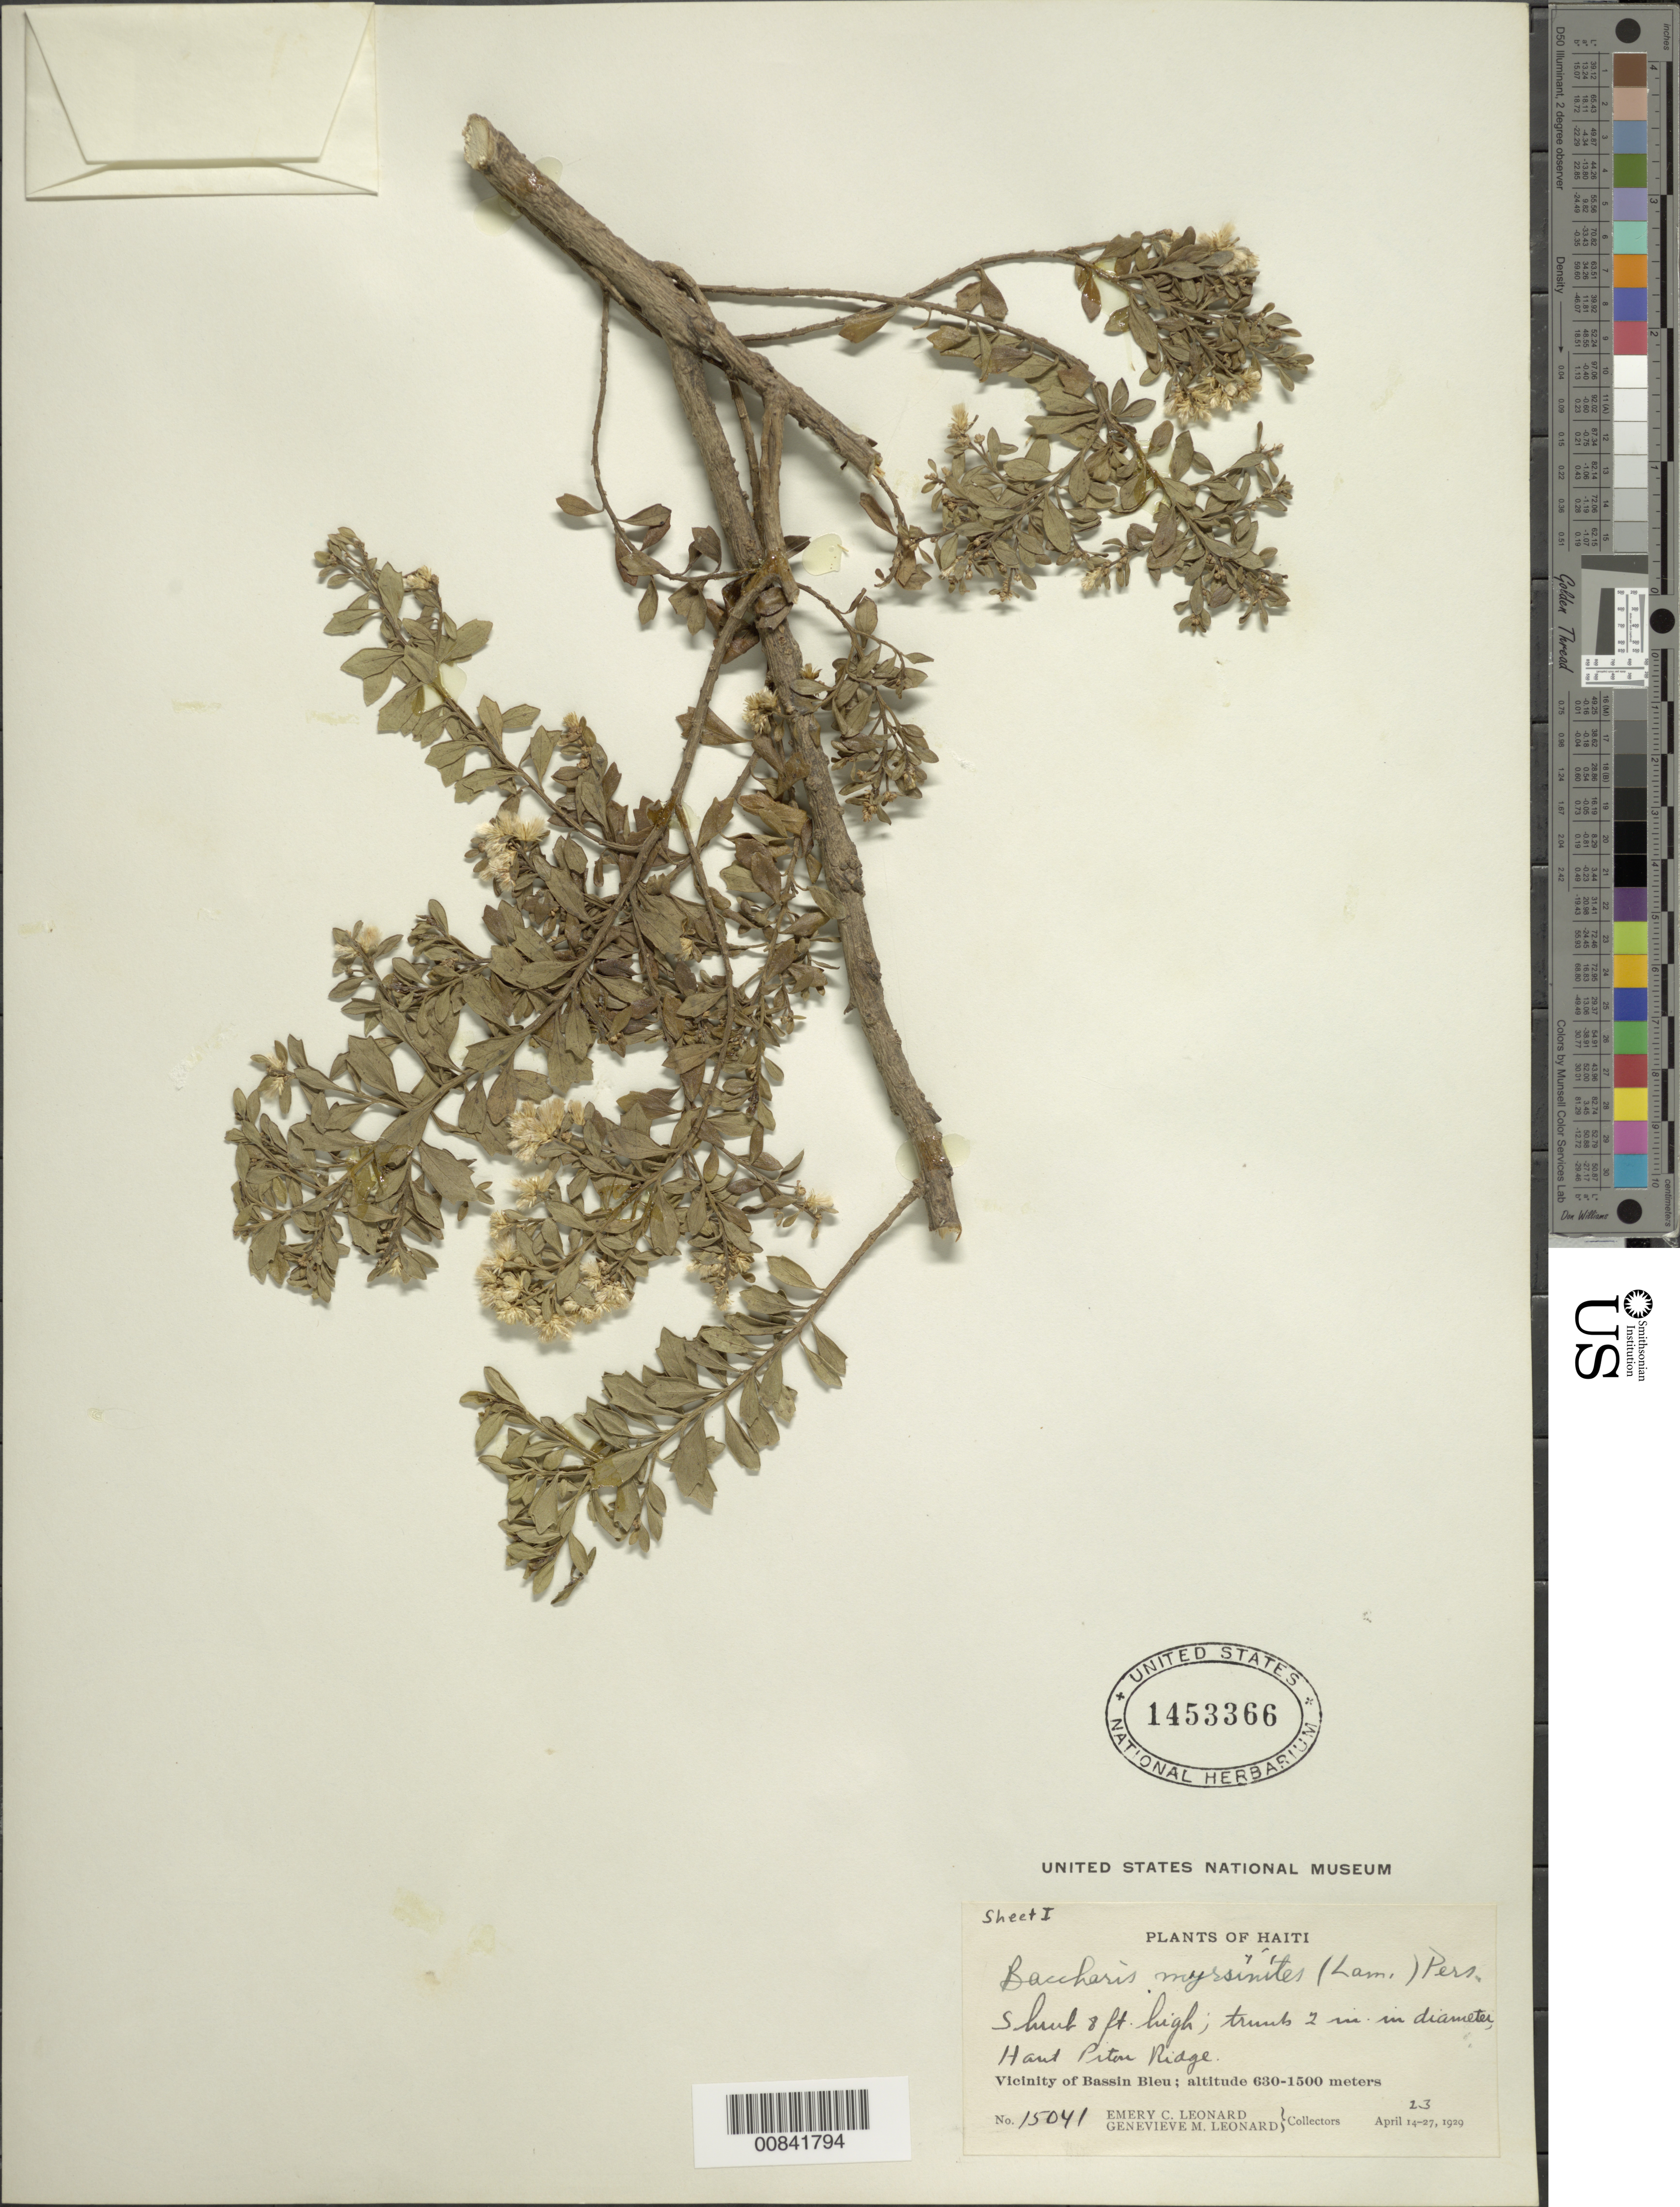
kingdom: Plantae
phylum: Tracheophyta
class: Magnoliopsida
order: Asterales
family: Asteraceae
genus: Baccharis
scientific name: Baccharis myrsinites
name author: Pers.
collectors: E. C. Leonard & G. M. Leonard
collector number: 15041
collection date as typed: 23 Apr 1929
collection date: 1929-04-23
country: Haiti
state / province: Nord-Ouest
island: Hispaniola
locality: Vicinity of Bassin Bleu, Haut Piton Ridge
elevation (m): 630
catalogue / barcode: US 1453366